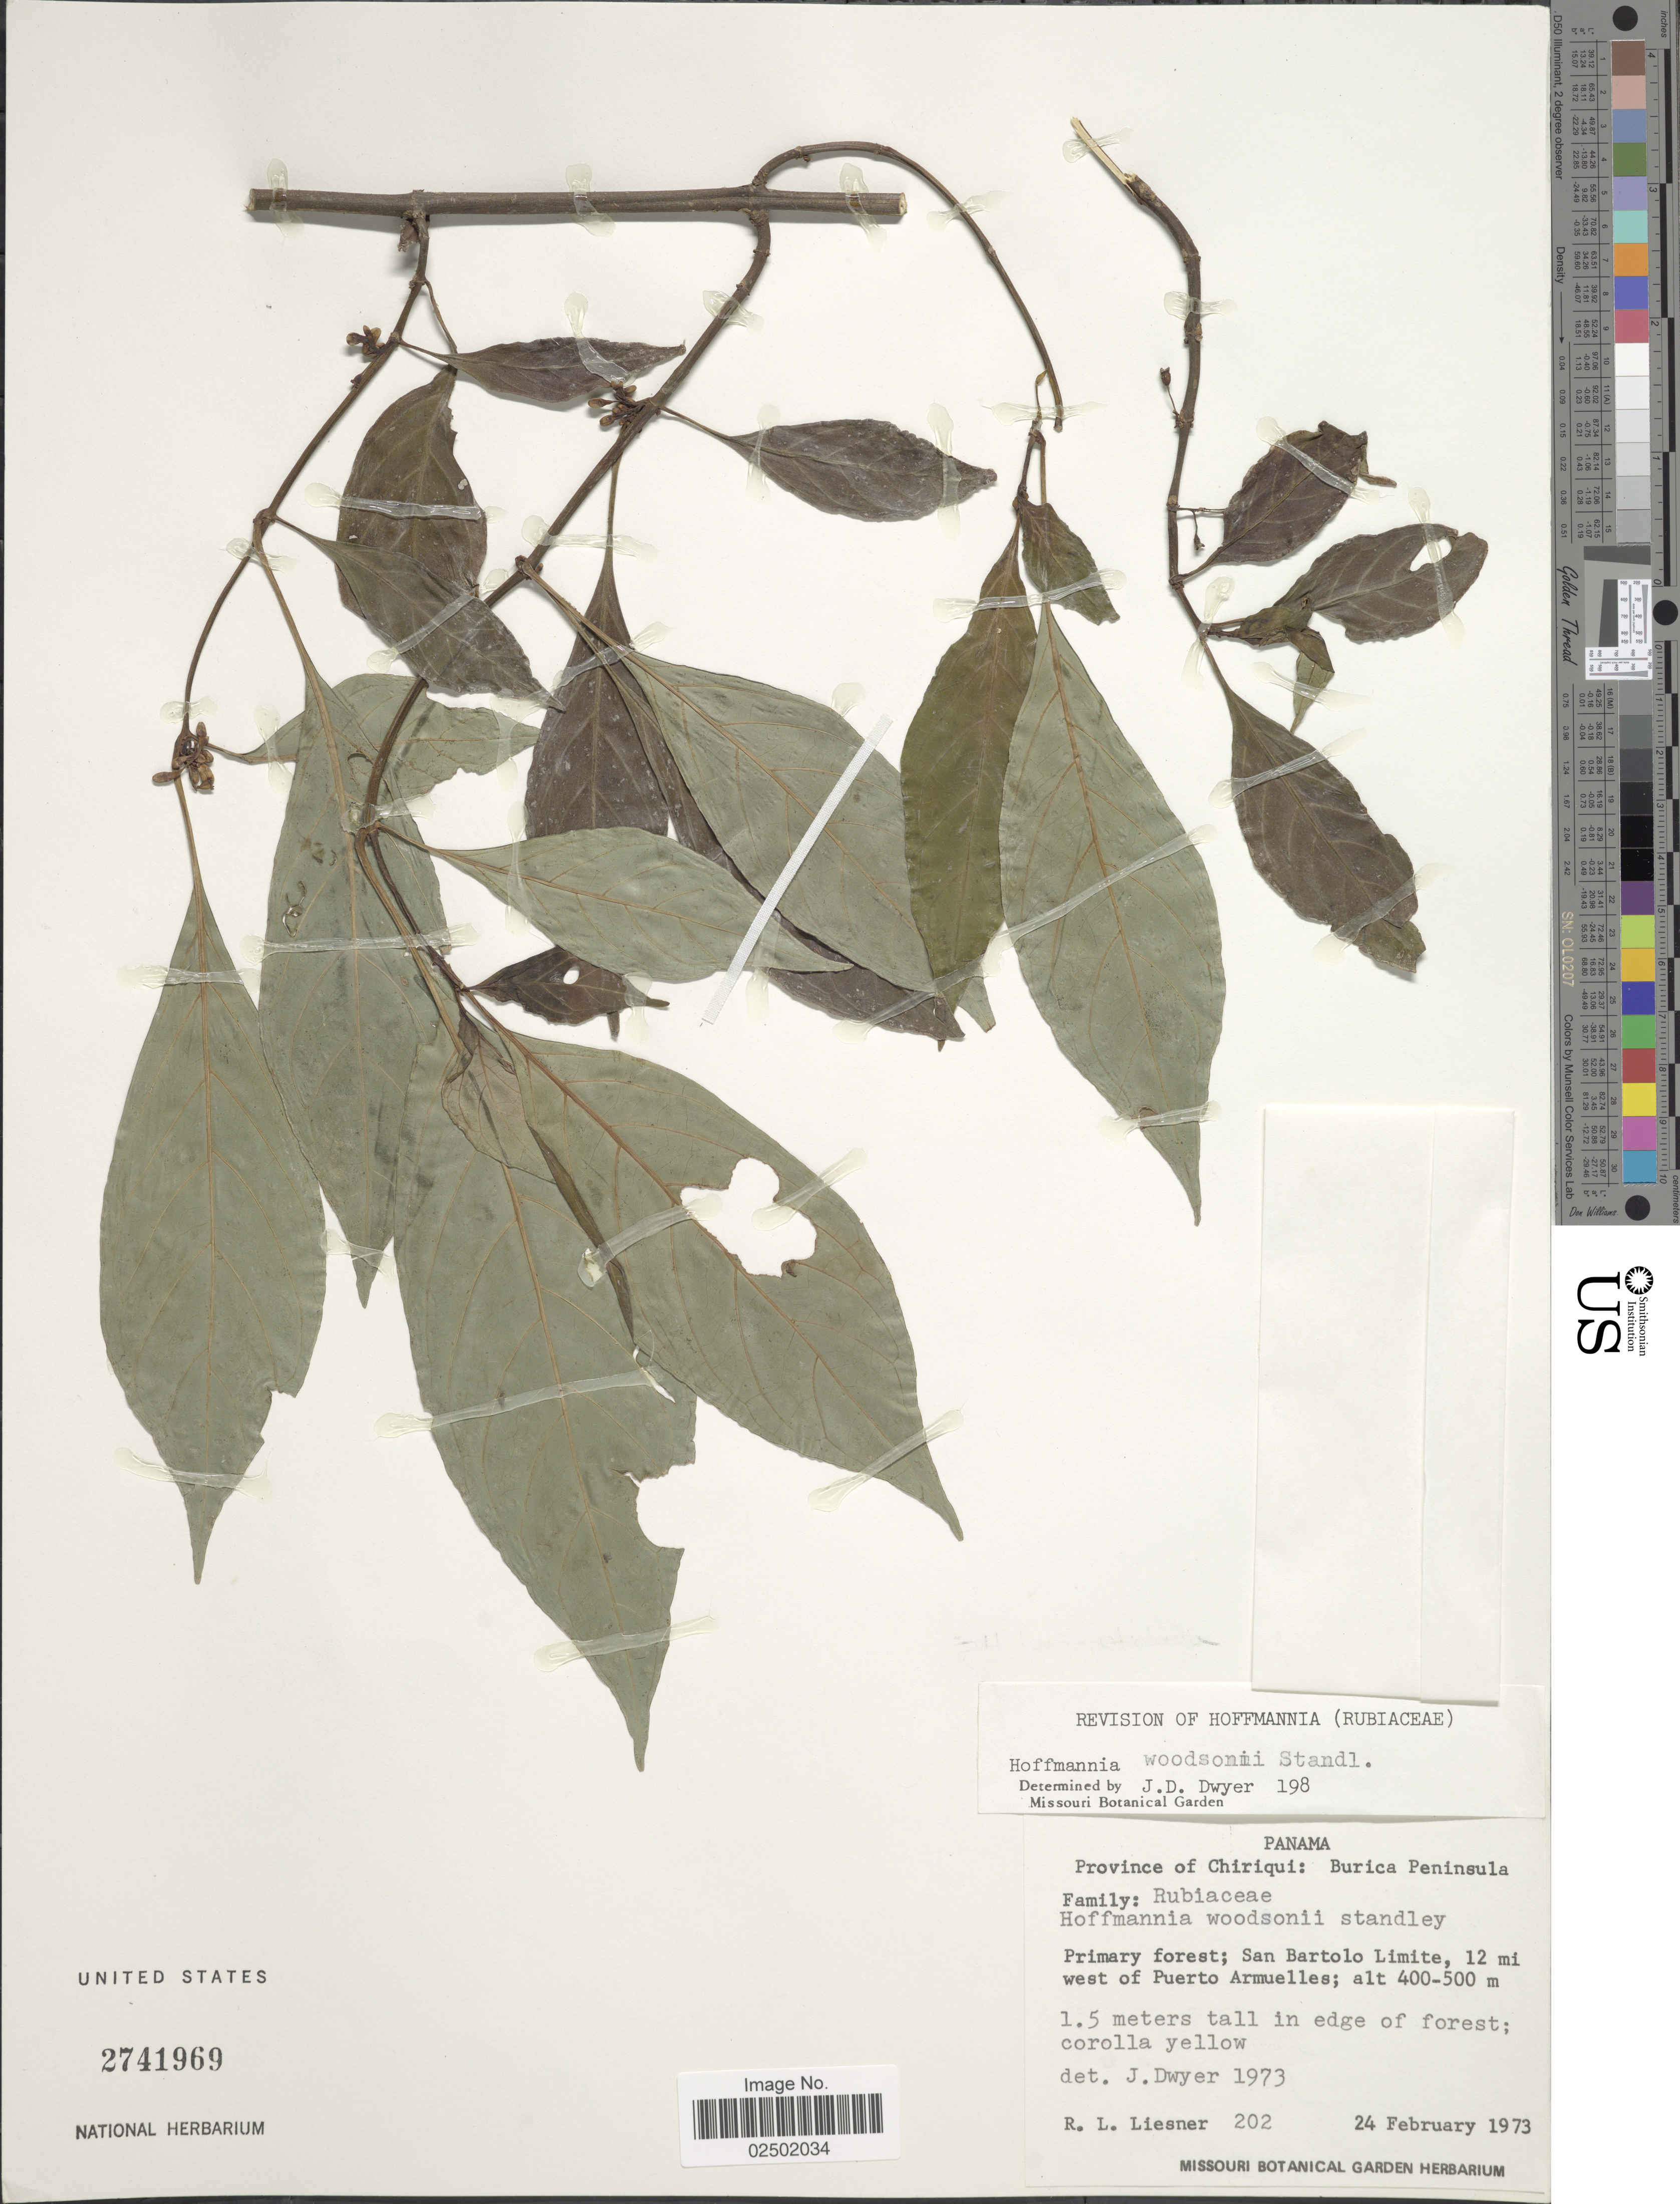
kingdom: Plantae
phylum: Tracheophyta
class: Magnoliopsida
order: Gentianales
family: Rubiaceae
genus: Hoffmannia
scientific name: Hoffmannia woodsonii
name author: Standl.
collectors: R. L. Liesner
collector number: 202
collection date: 1973-02-24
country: Panama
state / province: Chiriqui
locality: Burica Peninsula. San Bartolo Limite, 12 mi west of Puerto Armuelles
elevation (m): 400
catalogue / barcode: US 2741969